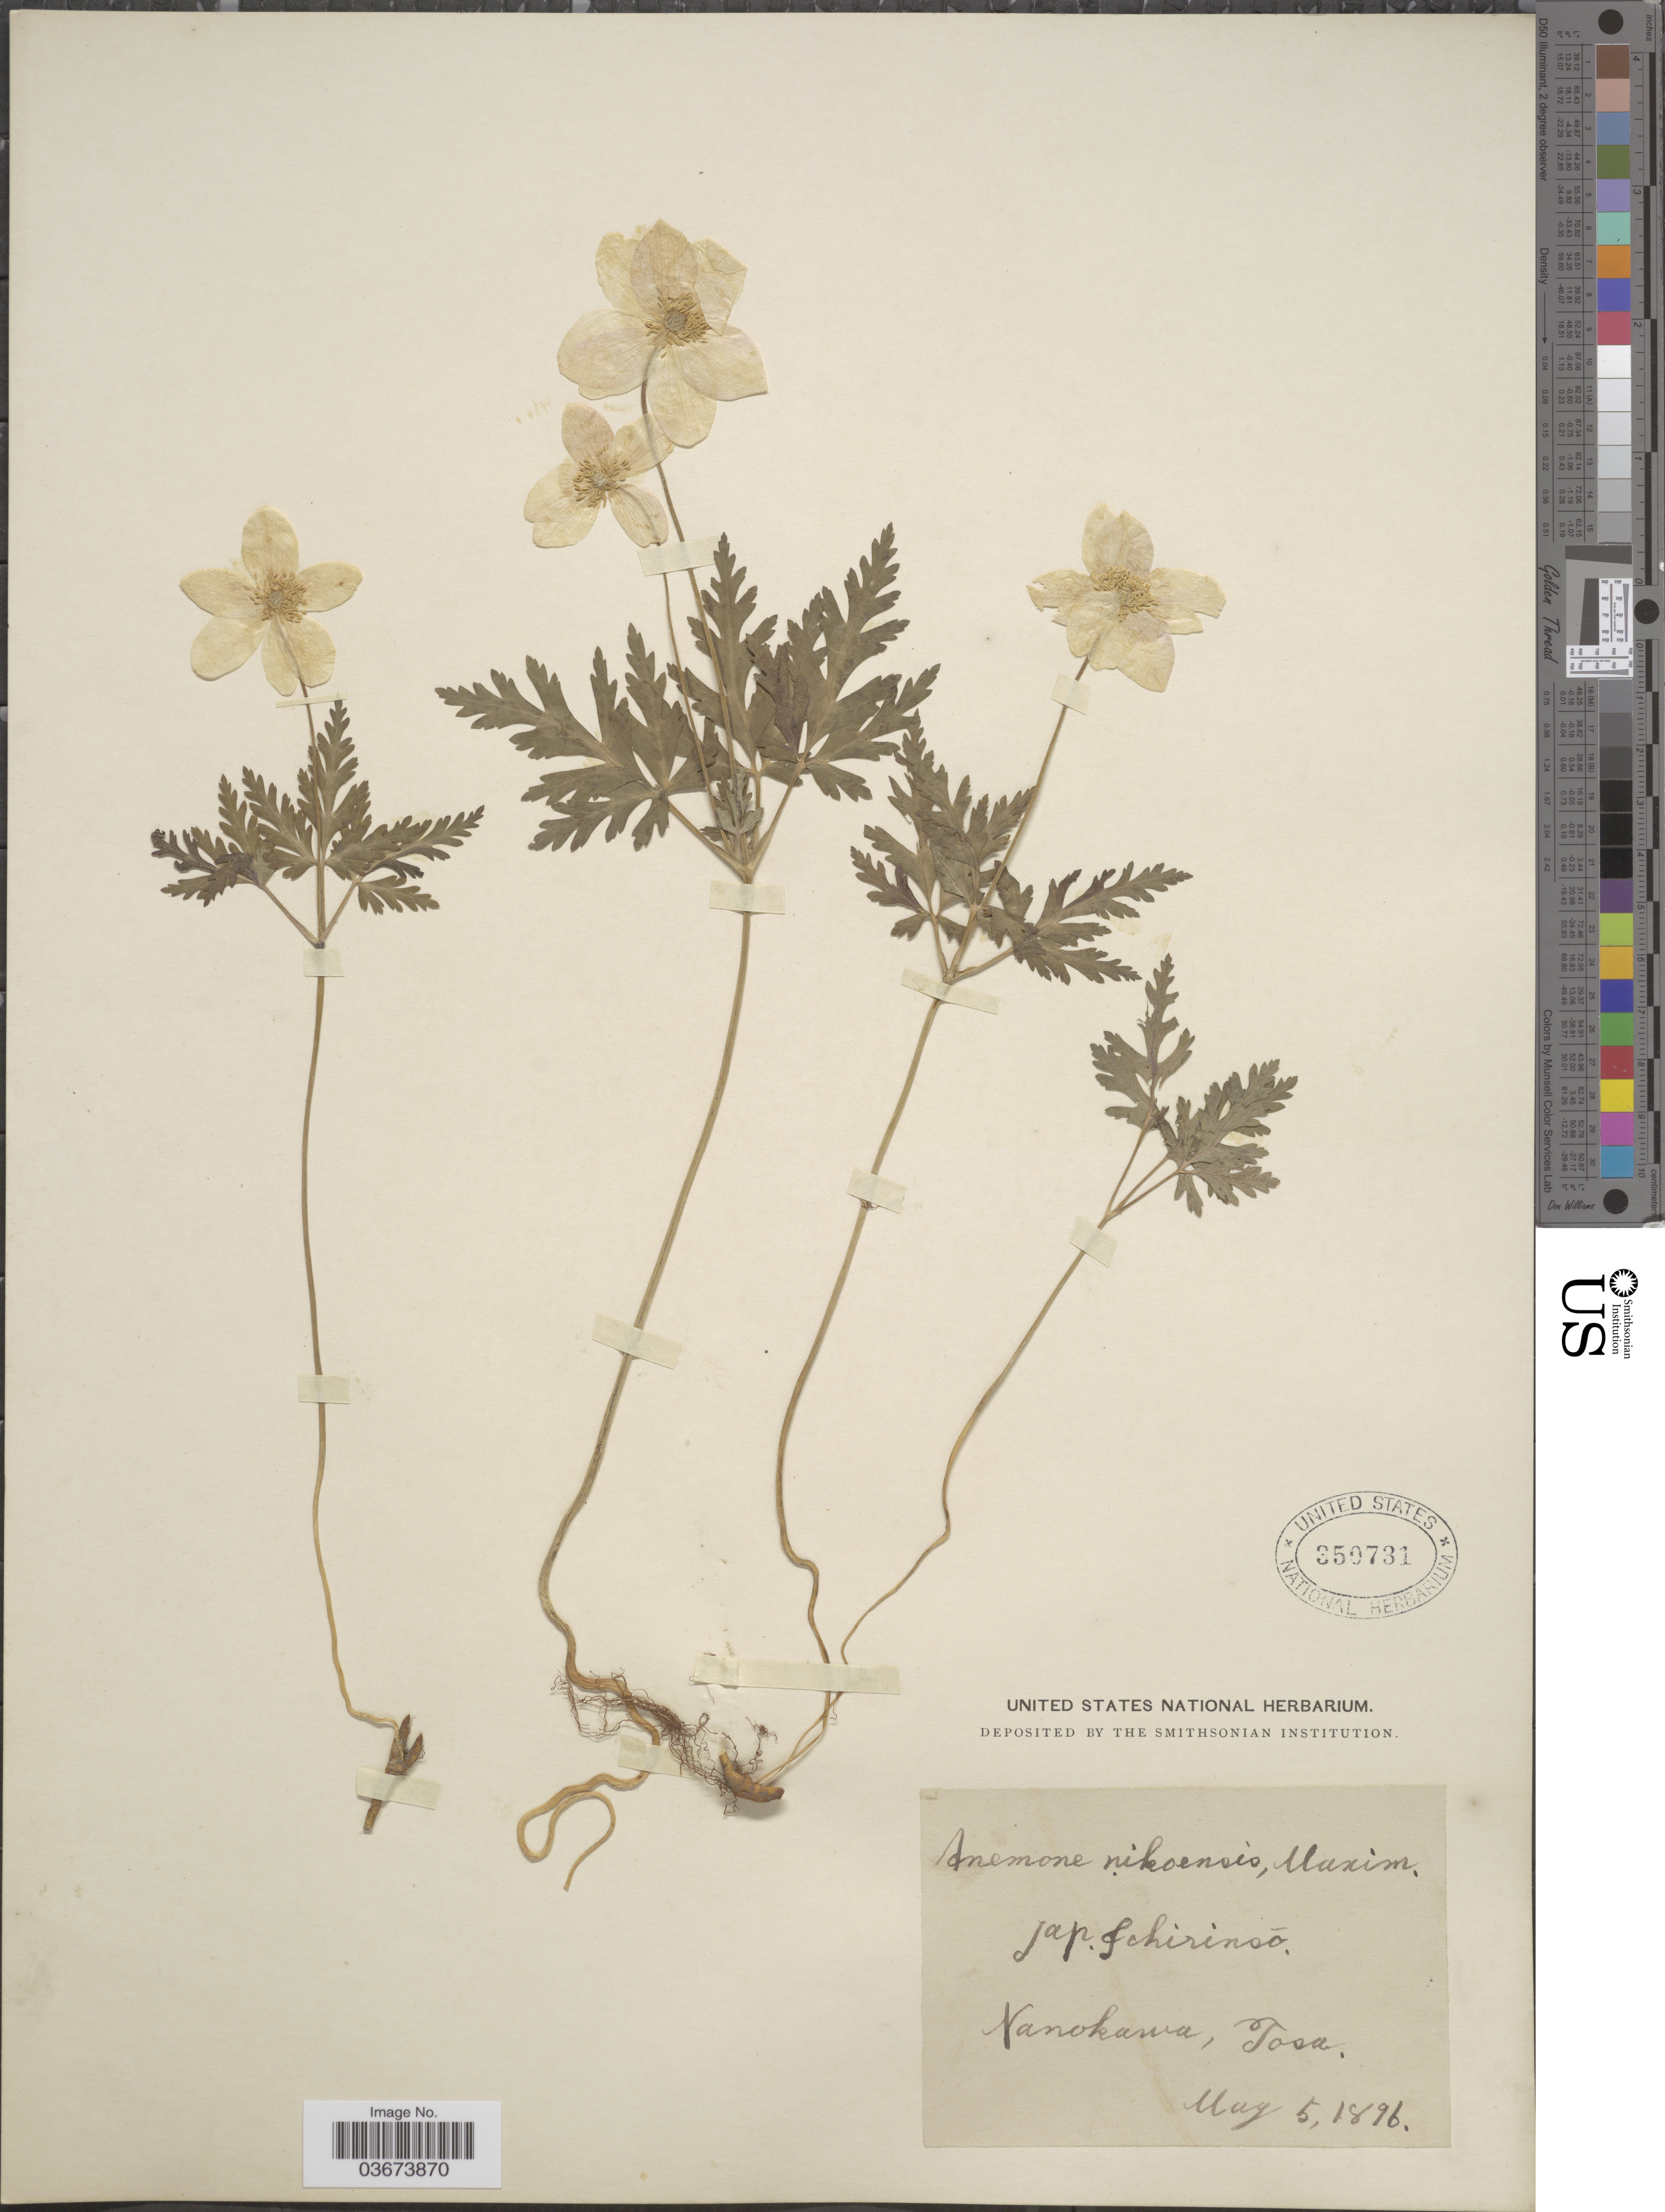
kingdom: Plantae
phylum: Tracheophyta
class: Magnoliopsida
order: Ranunculales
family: Ranunculaceae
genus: Anemone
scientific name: Anemone nikoensis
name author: Maxim.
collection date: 1896-05-05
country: Japan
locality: Nanokawa, Tosa.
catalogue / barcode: US 350731